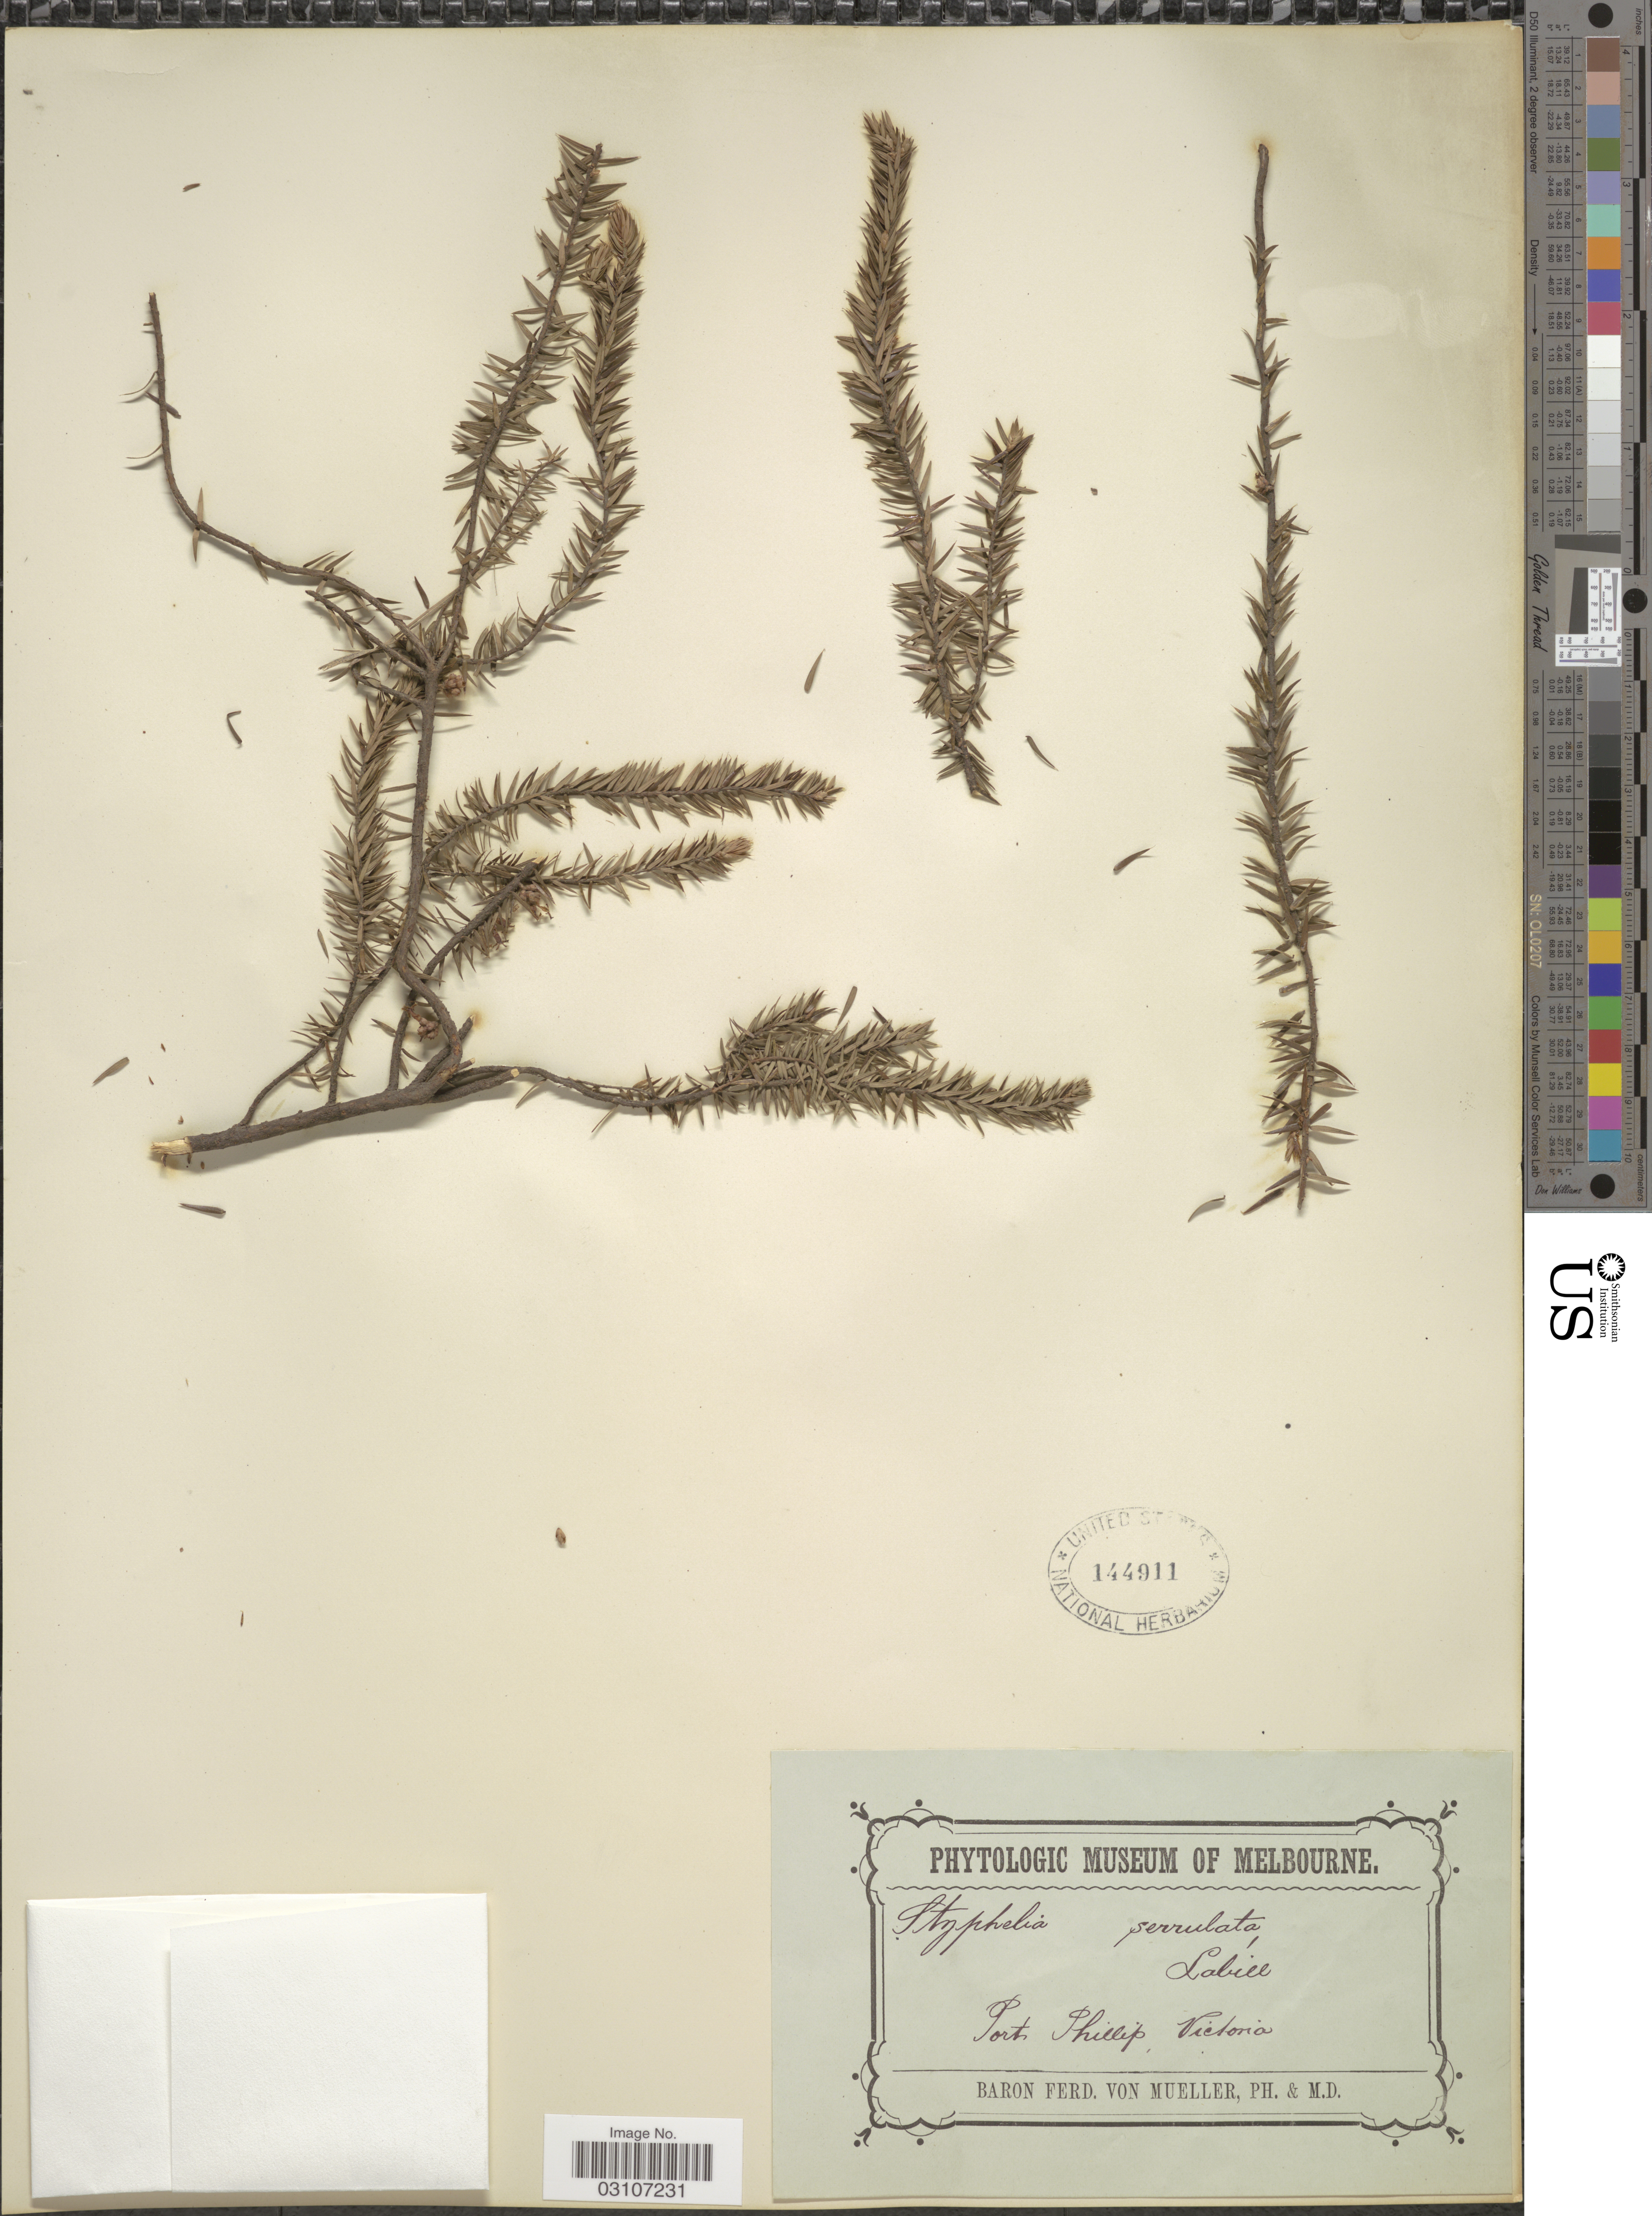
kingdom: Plantae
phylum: Tracheophyta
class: Magnoliopsida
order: Ericales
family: Ericaceae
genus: Acrotriche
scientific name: Acrotriche serrulata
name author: R. Br.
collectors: F. Mueller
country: Australia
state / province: Victoria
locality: Port Phillip, Victoria.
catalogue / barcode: US 144911